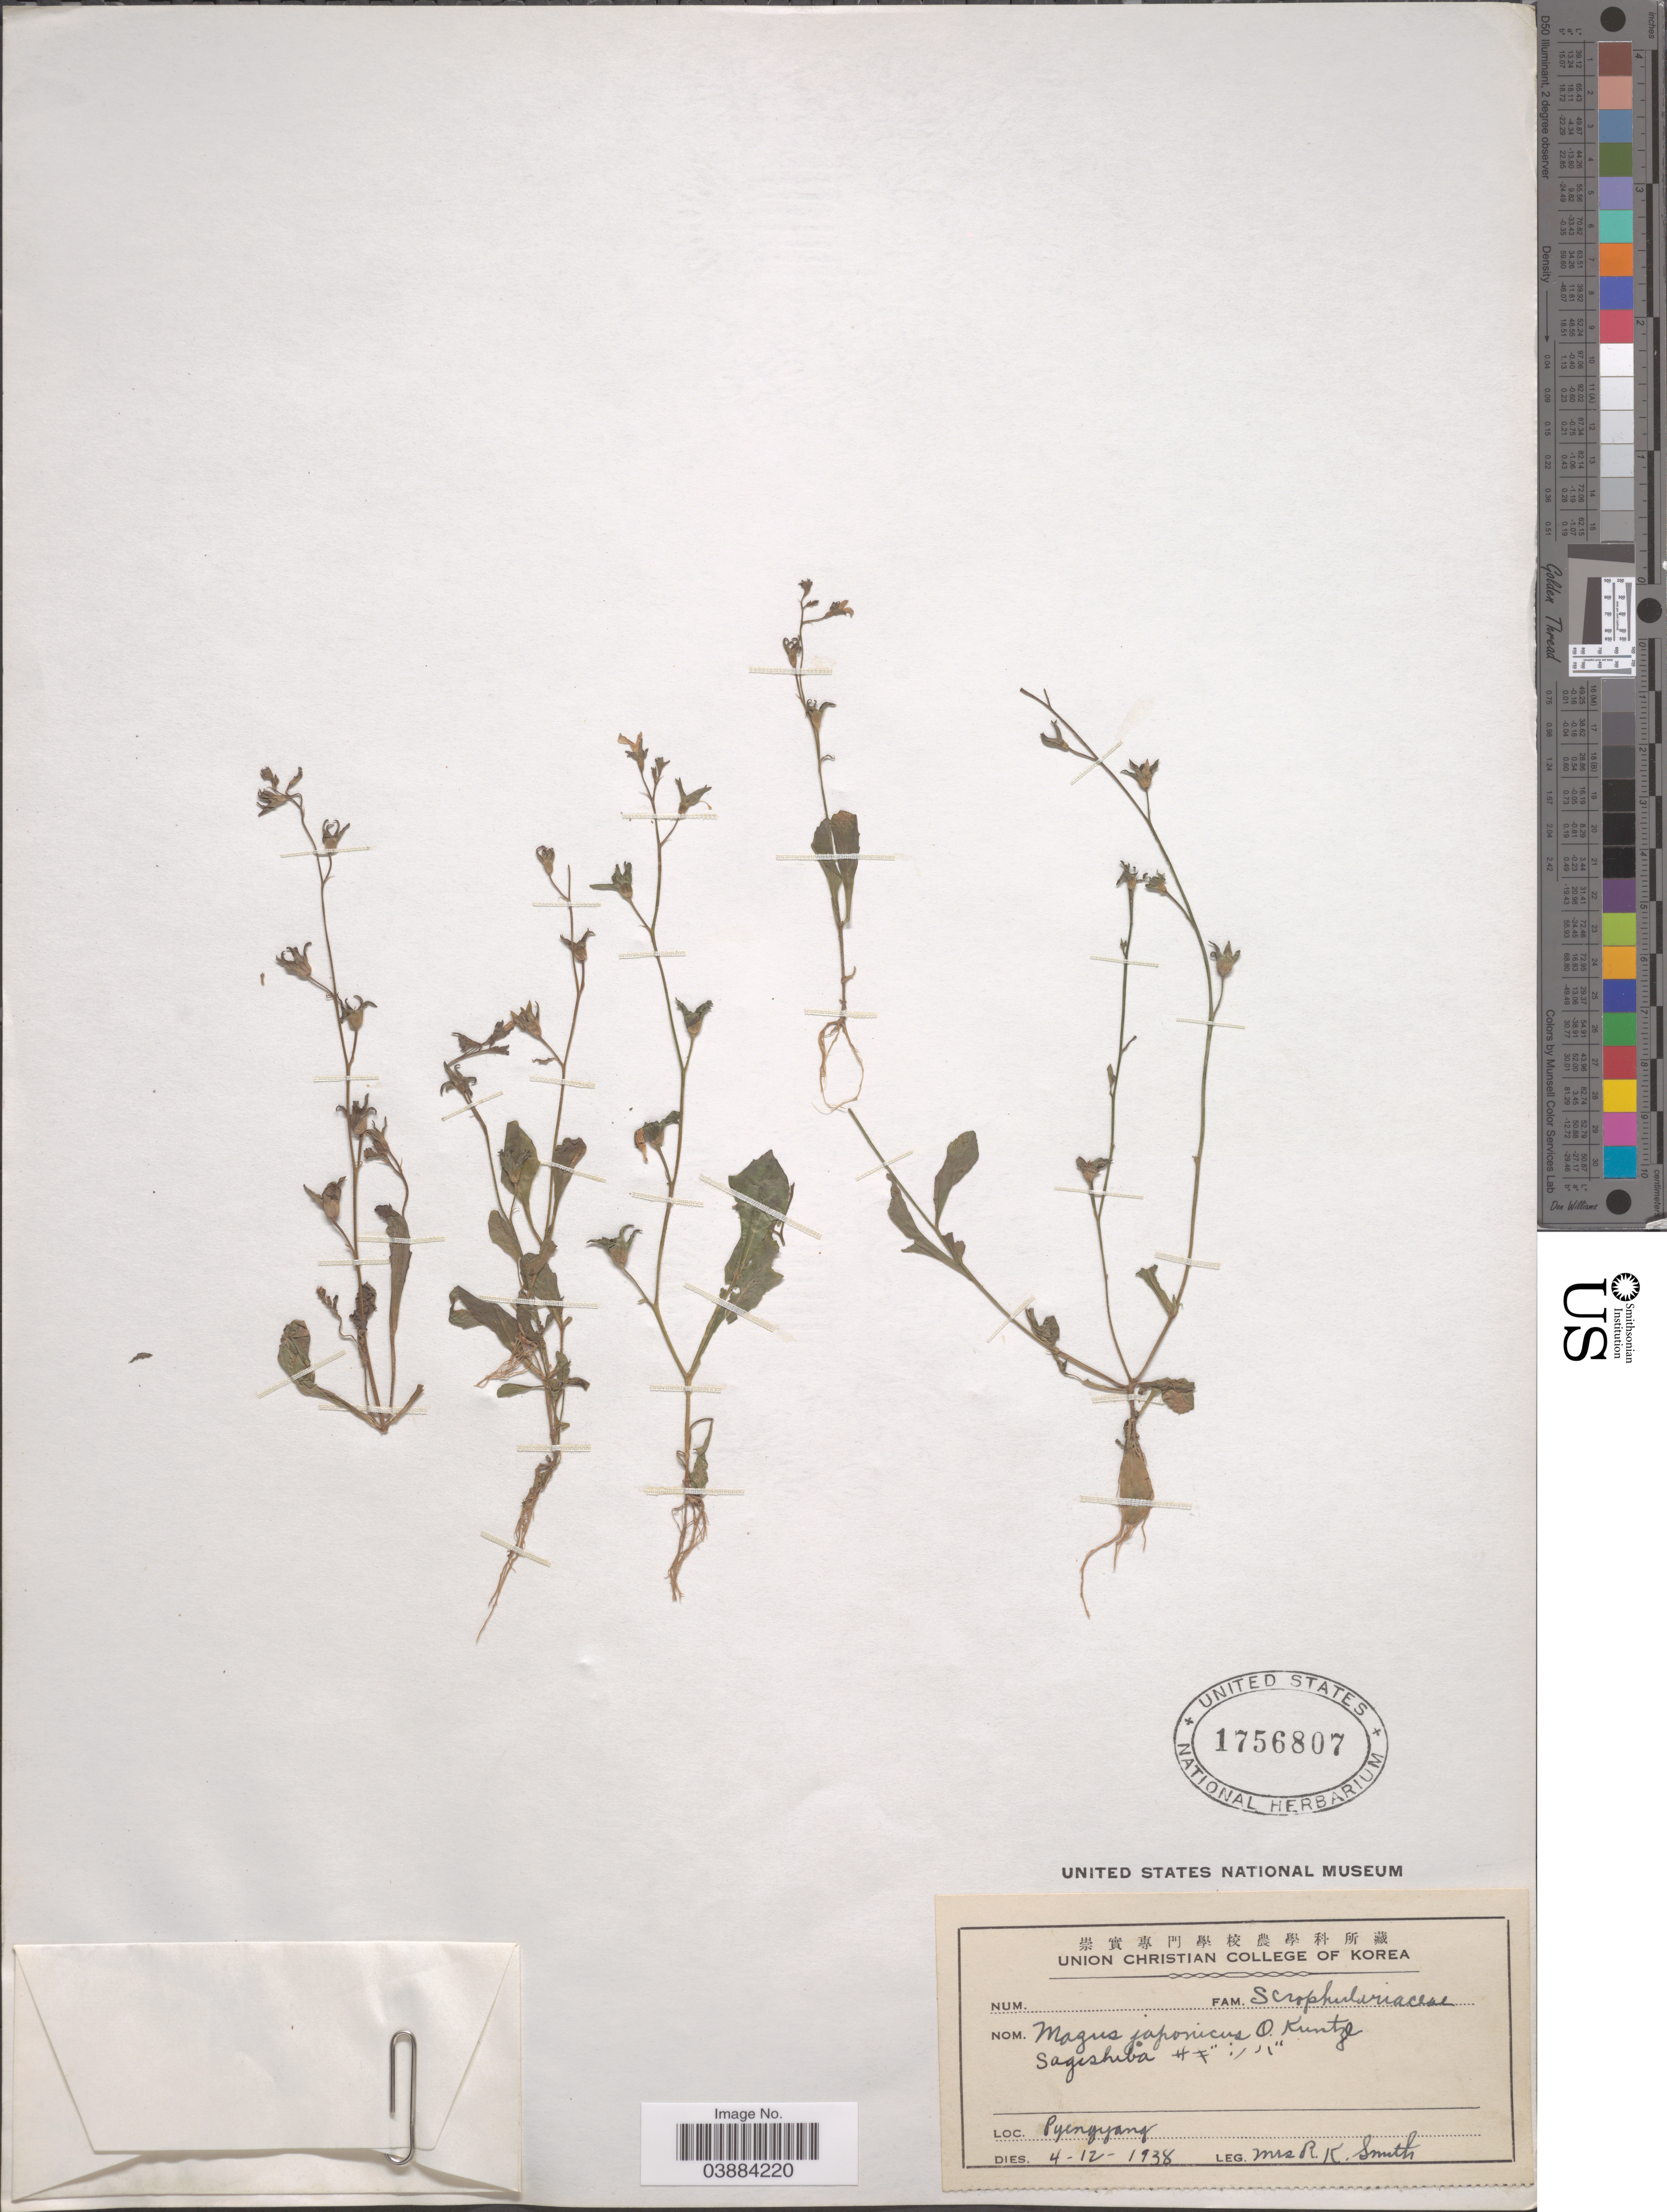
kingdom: Plantae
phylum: Tracheophyta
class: Magnoliopsida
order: Lamiales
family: Mazaceae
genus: Mazus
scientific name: Mazus pumilus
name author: (Burm. f.) Steenis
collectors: R. Smith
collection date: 1938-12-04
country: North Korea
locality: Pyongyang.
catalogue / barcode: US 1756807